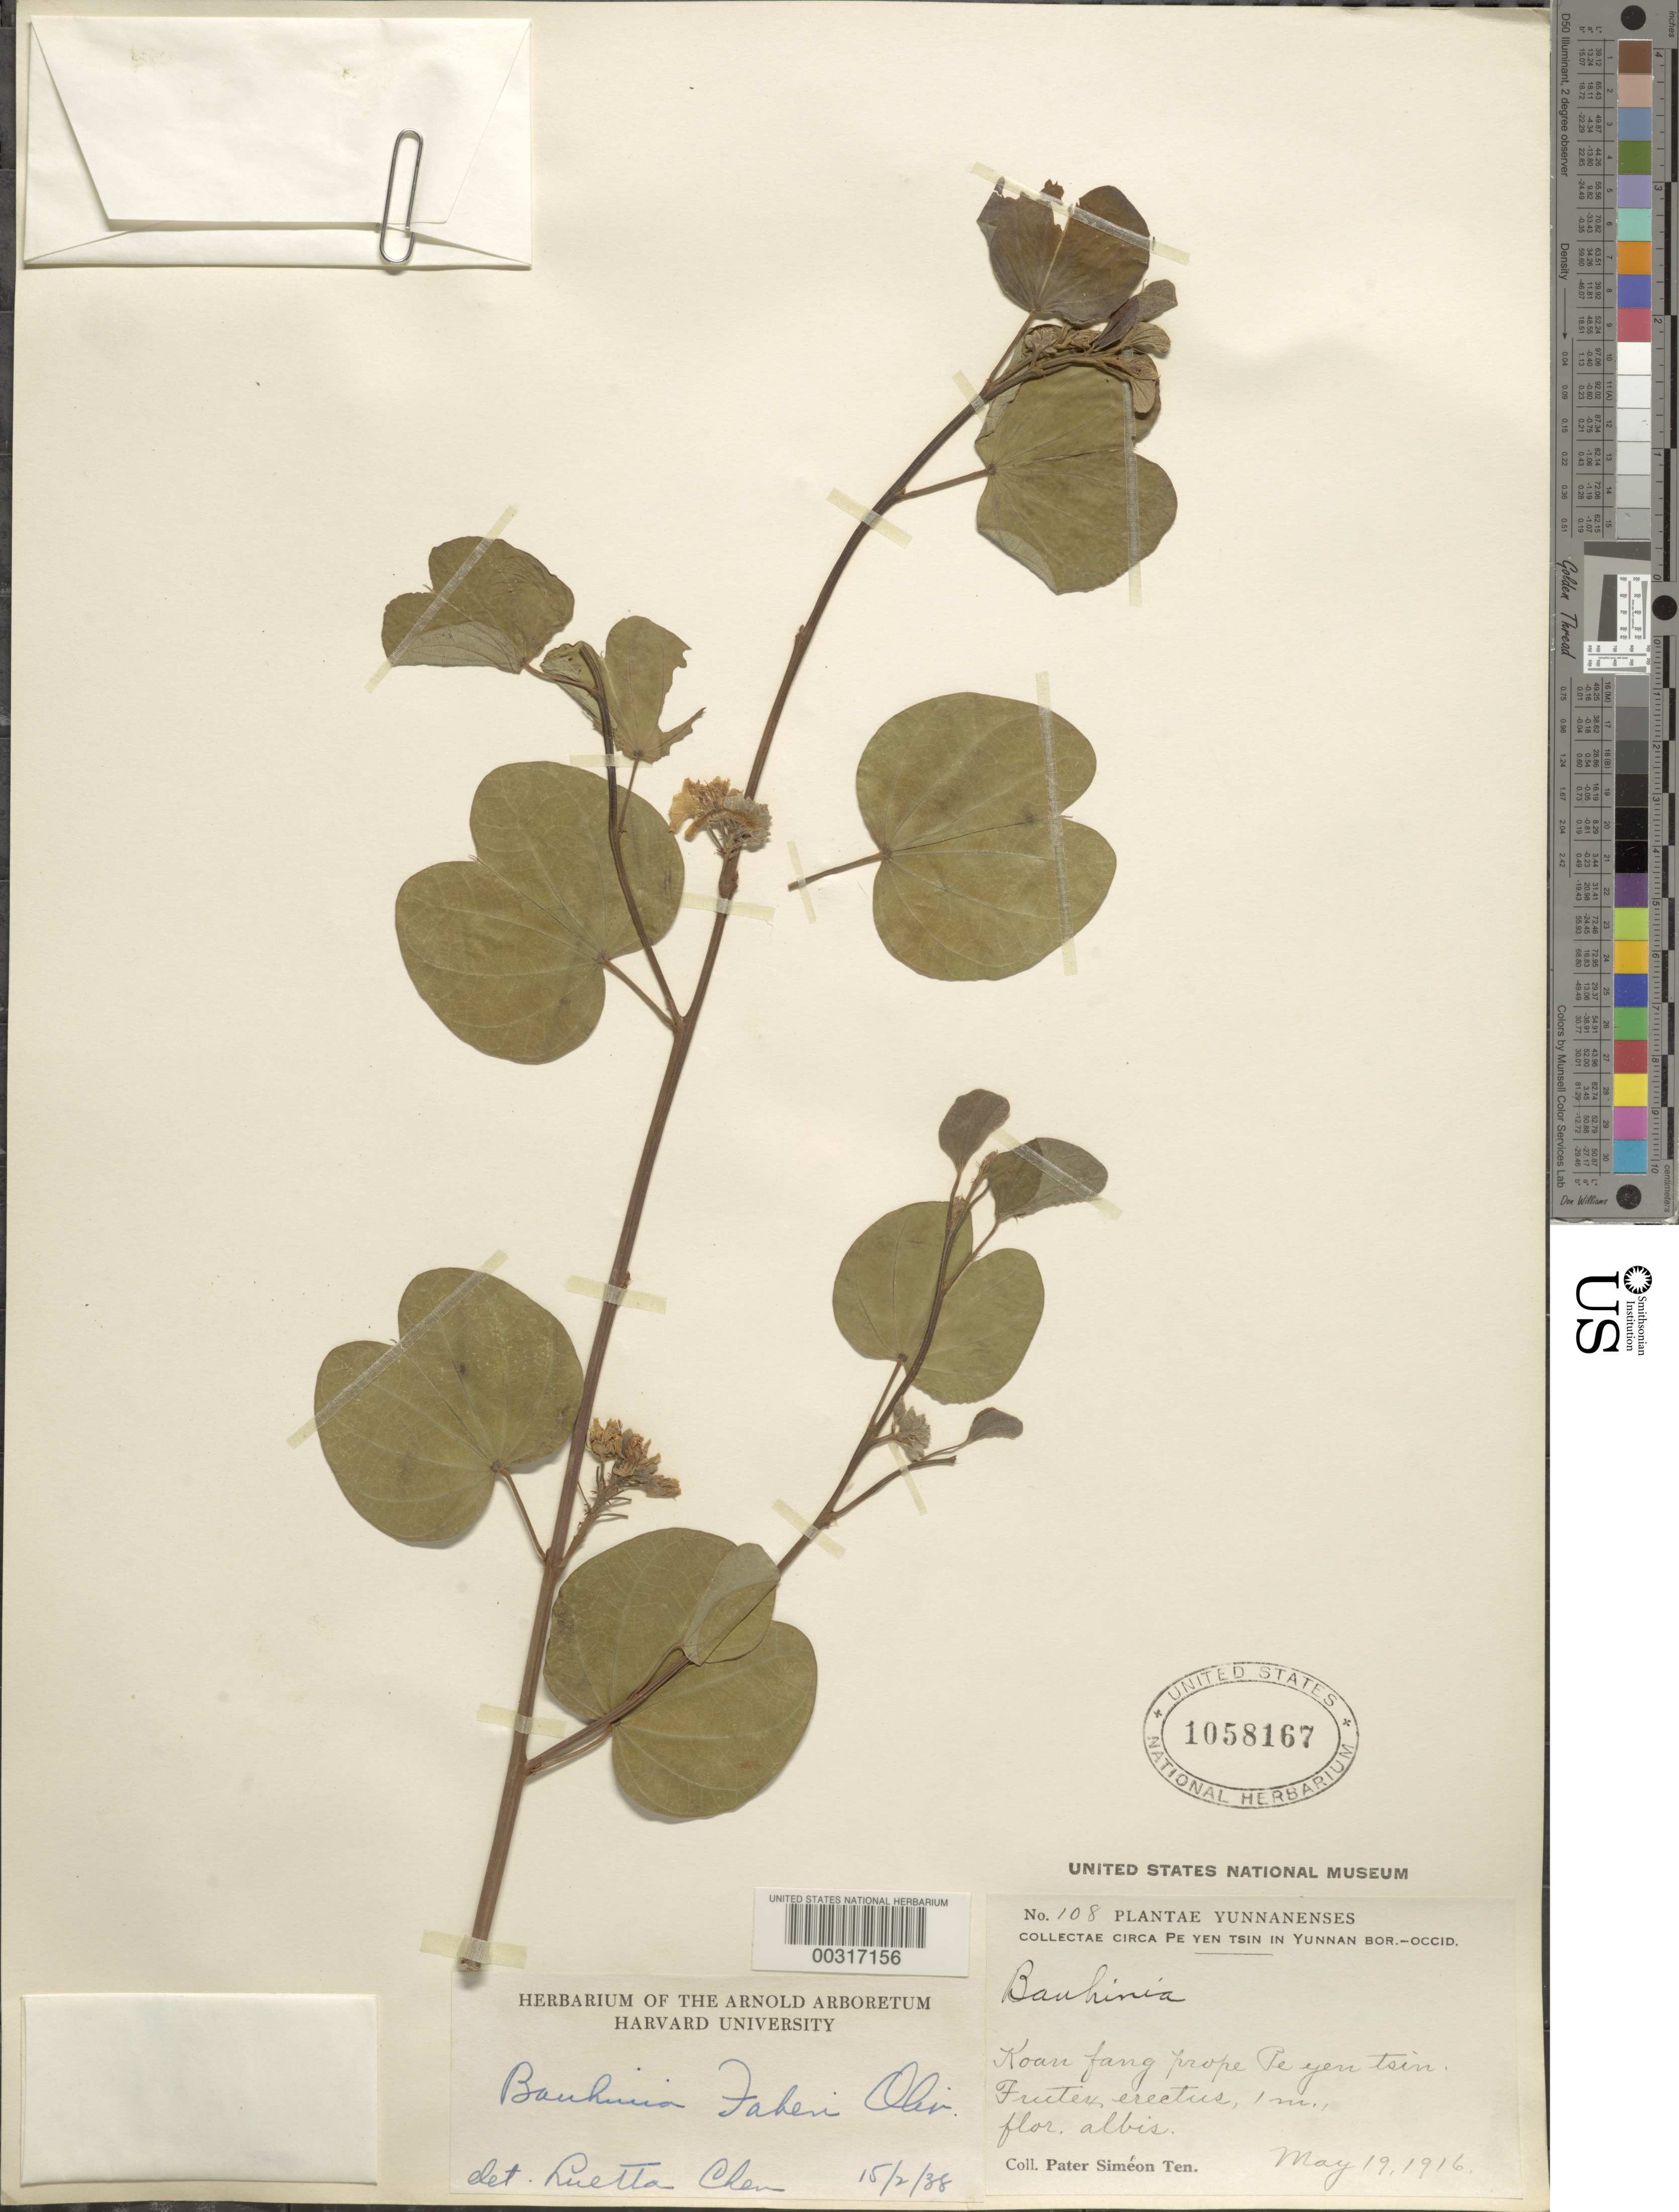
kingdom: Plantae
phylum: Tracheophyta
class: Magnoliopsida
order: Fabales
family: Fabaceae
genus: Bauhinia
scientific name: Bauhinia brachycarpa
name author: Wall. ex Benth.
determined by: U.S. National Herbarium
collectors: P. S. Ten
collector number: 108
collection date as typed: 19 May 1916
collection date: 1916-05-19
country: China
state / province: Yunnan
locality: Koan fang near pe yen tsin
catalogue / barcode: US 1058167